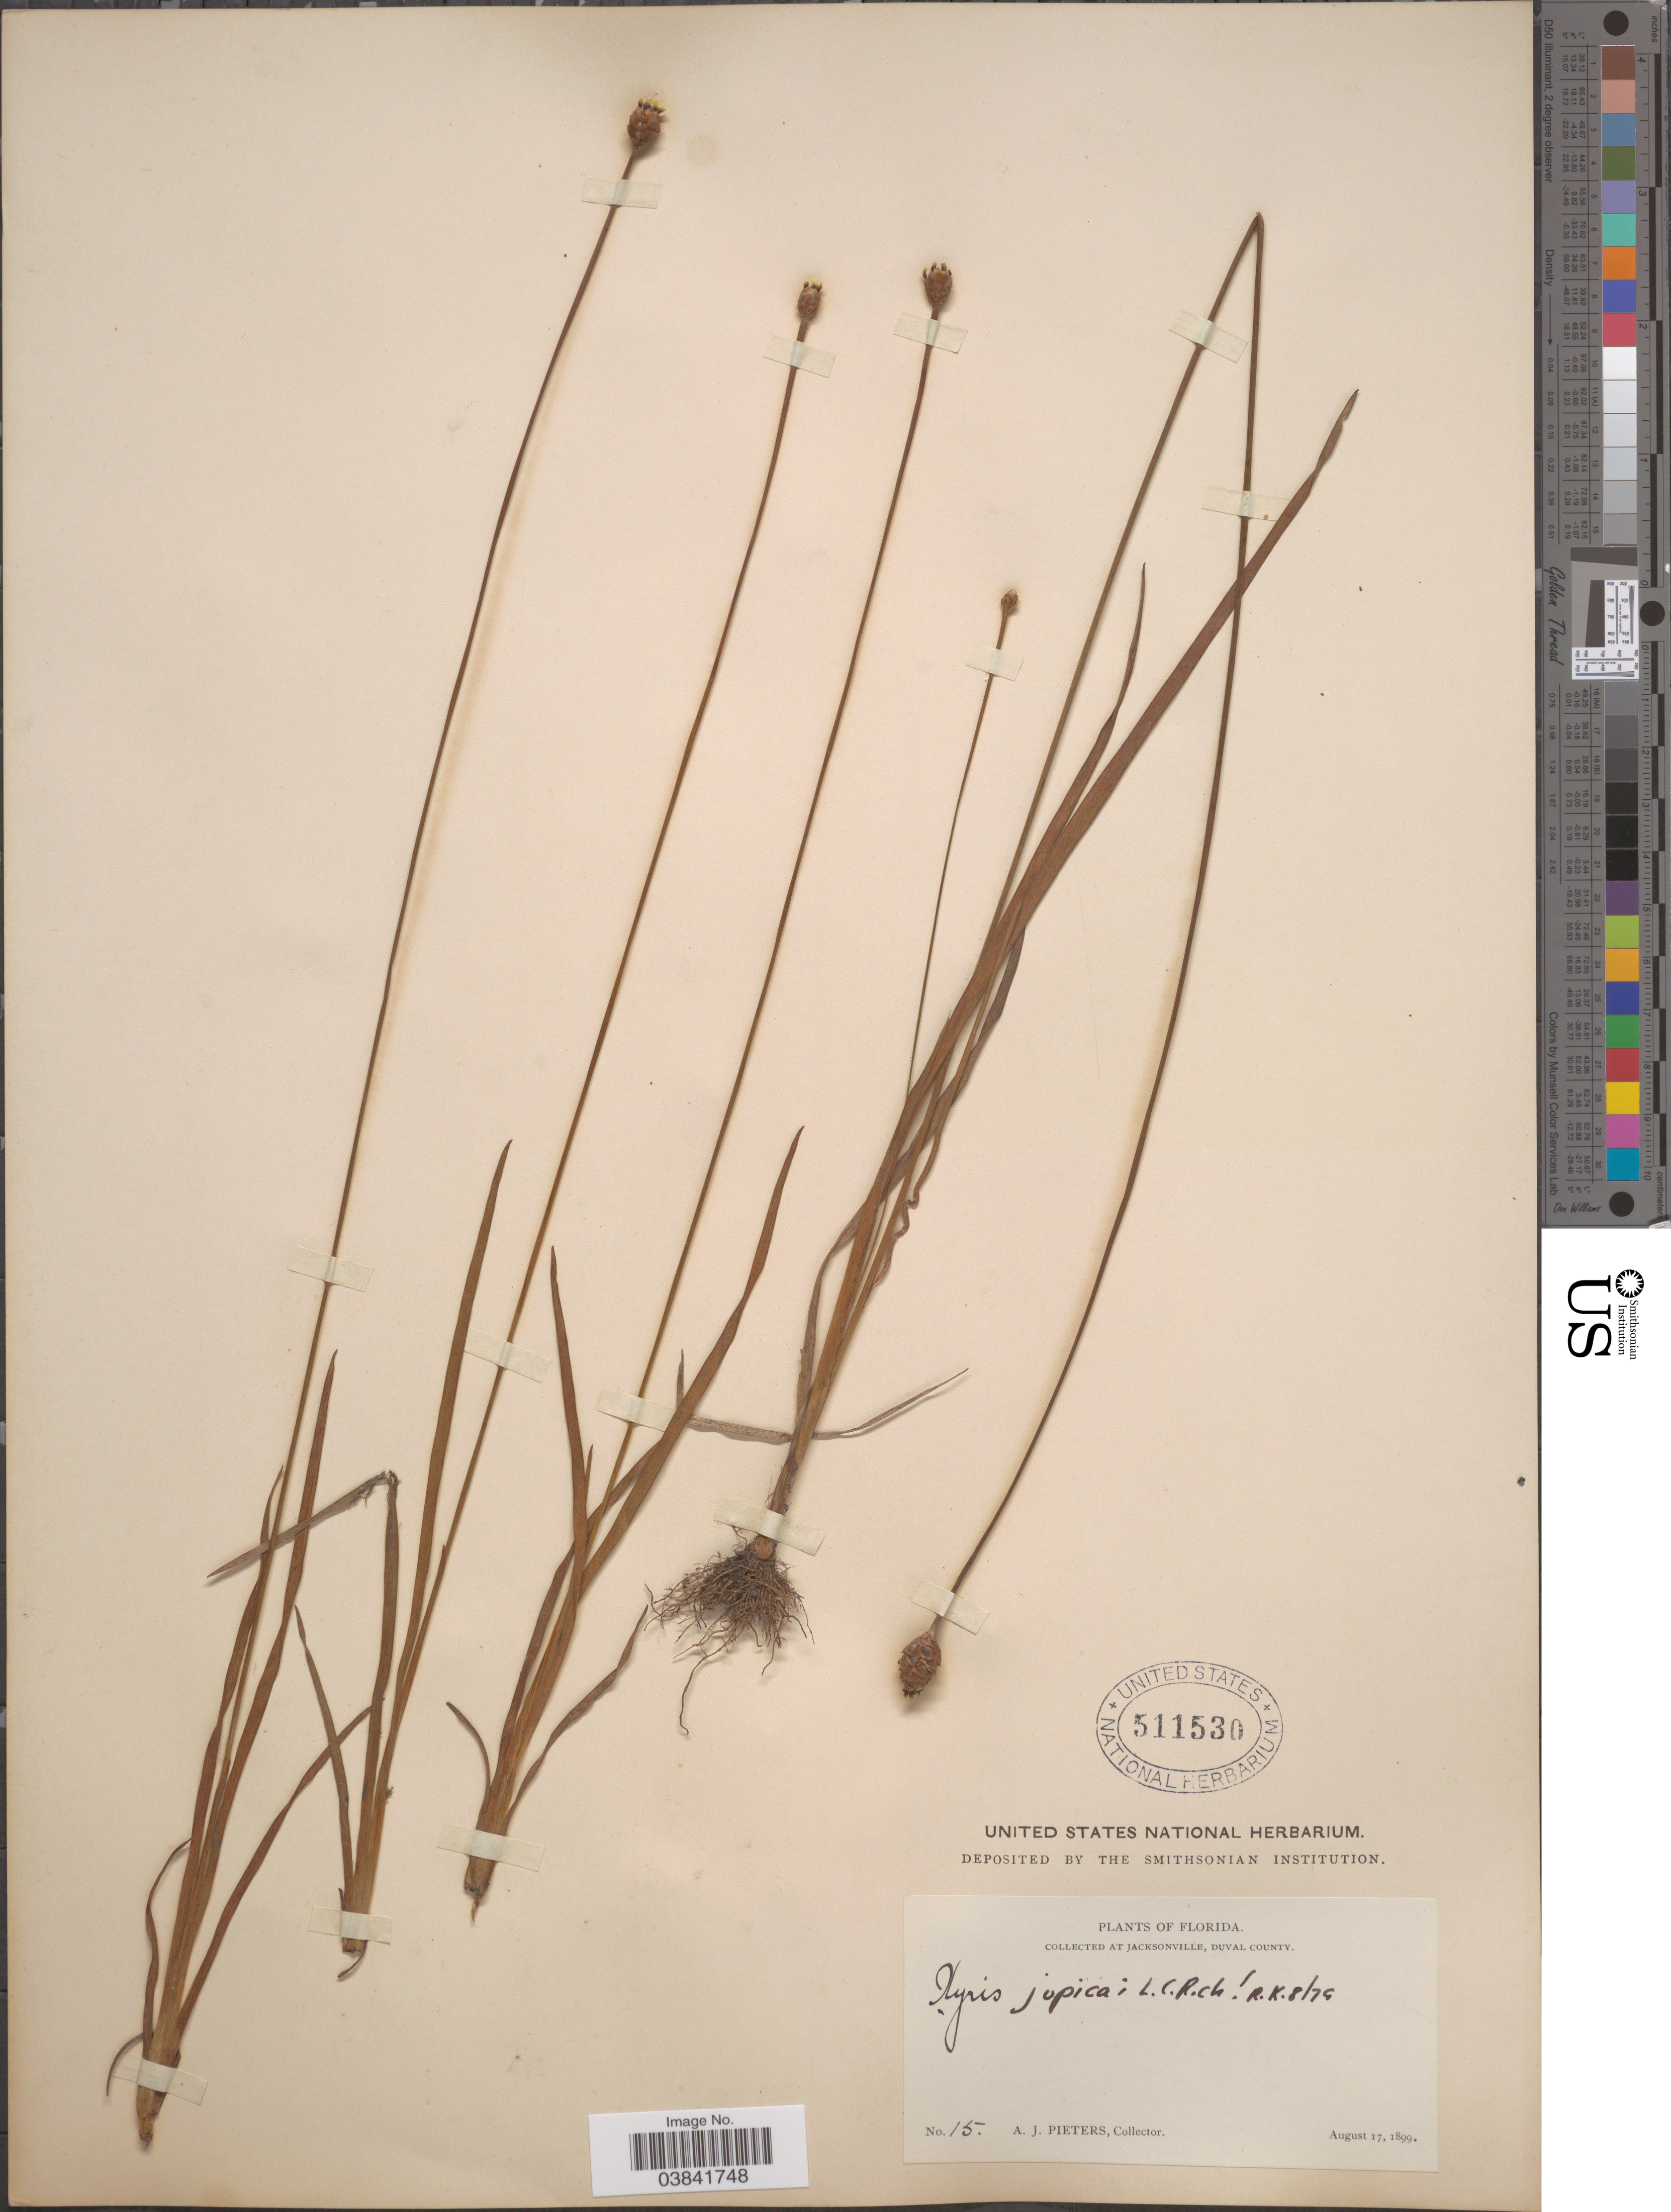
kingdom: Plantae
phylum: Tracheophyta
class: Liliopsida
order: Poales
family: Xyridaceae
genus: Xyris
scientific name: Xyris jupicai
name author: Rich.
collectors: A. Pieters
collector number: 15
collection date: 1899-08-17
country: United States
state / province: Florida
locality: At Jacksonville, Duval County.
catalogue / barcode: US 511530